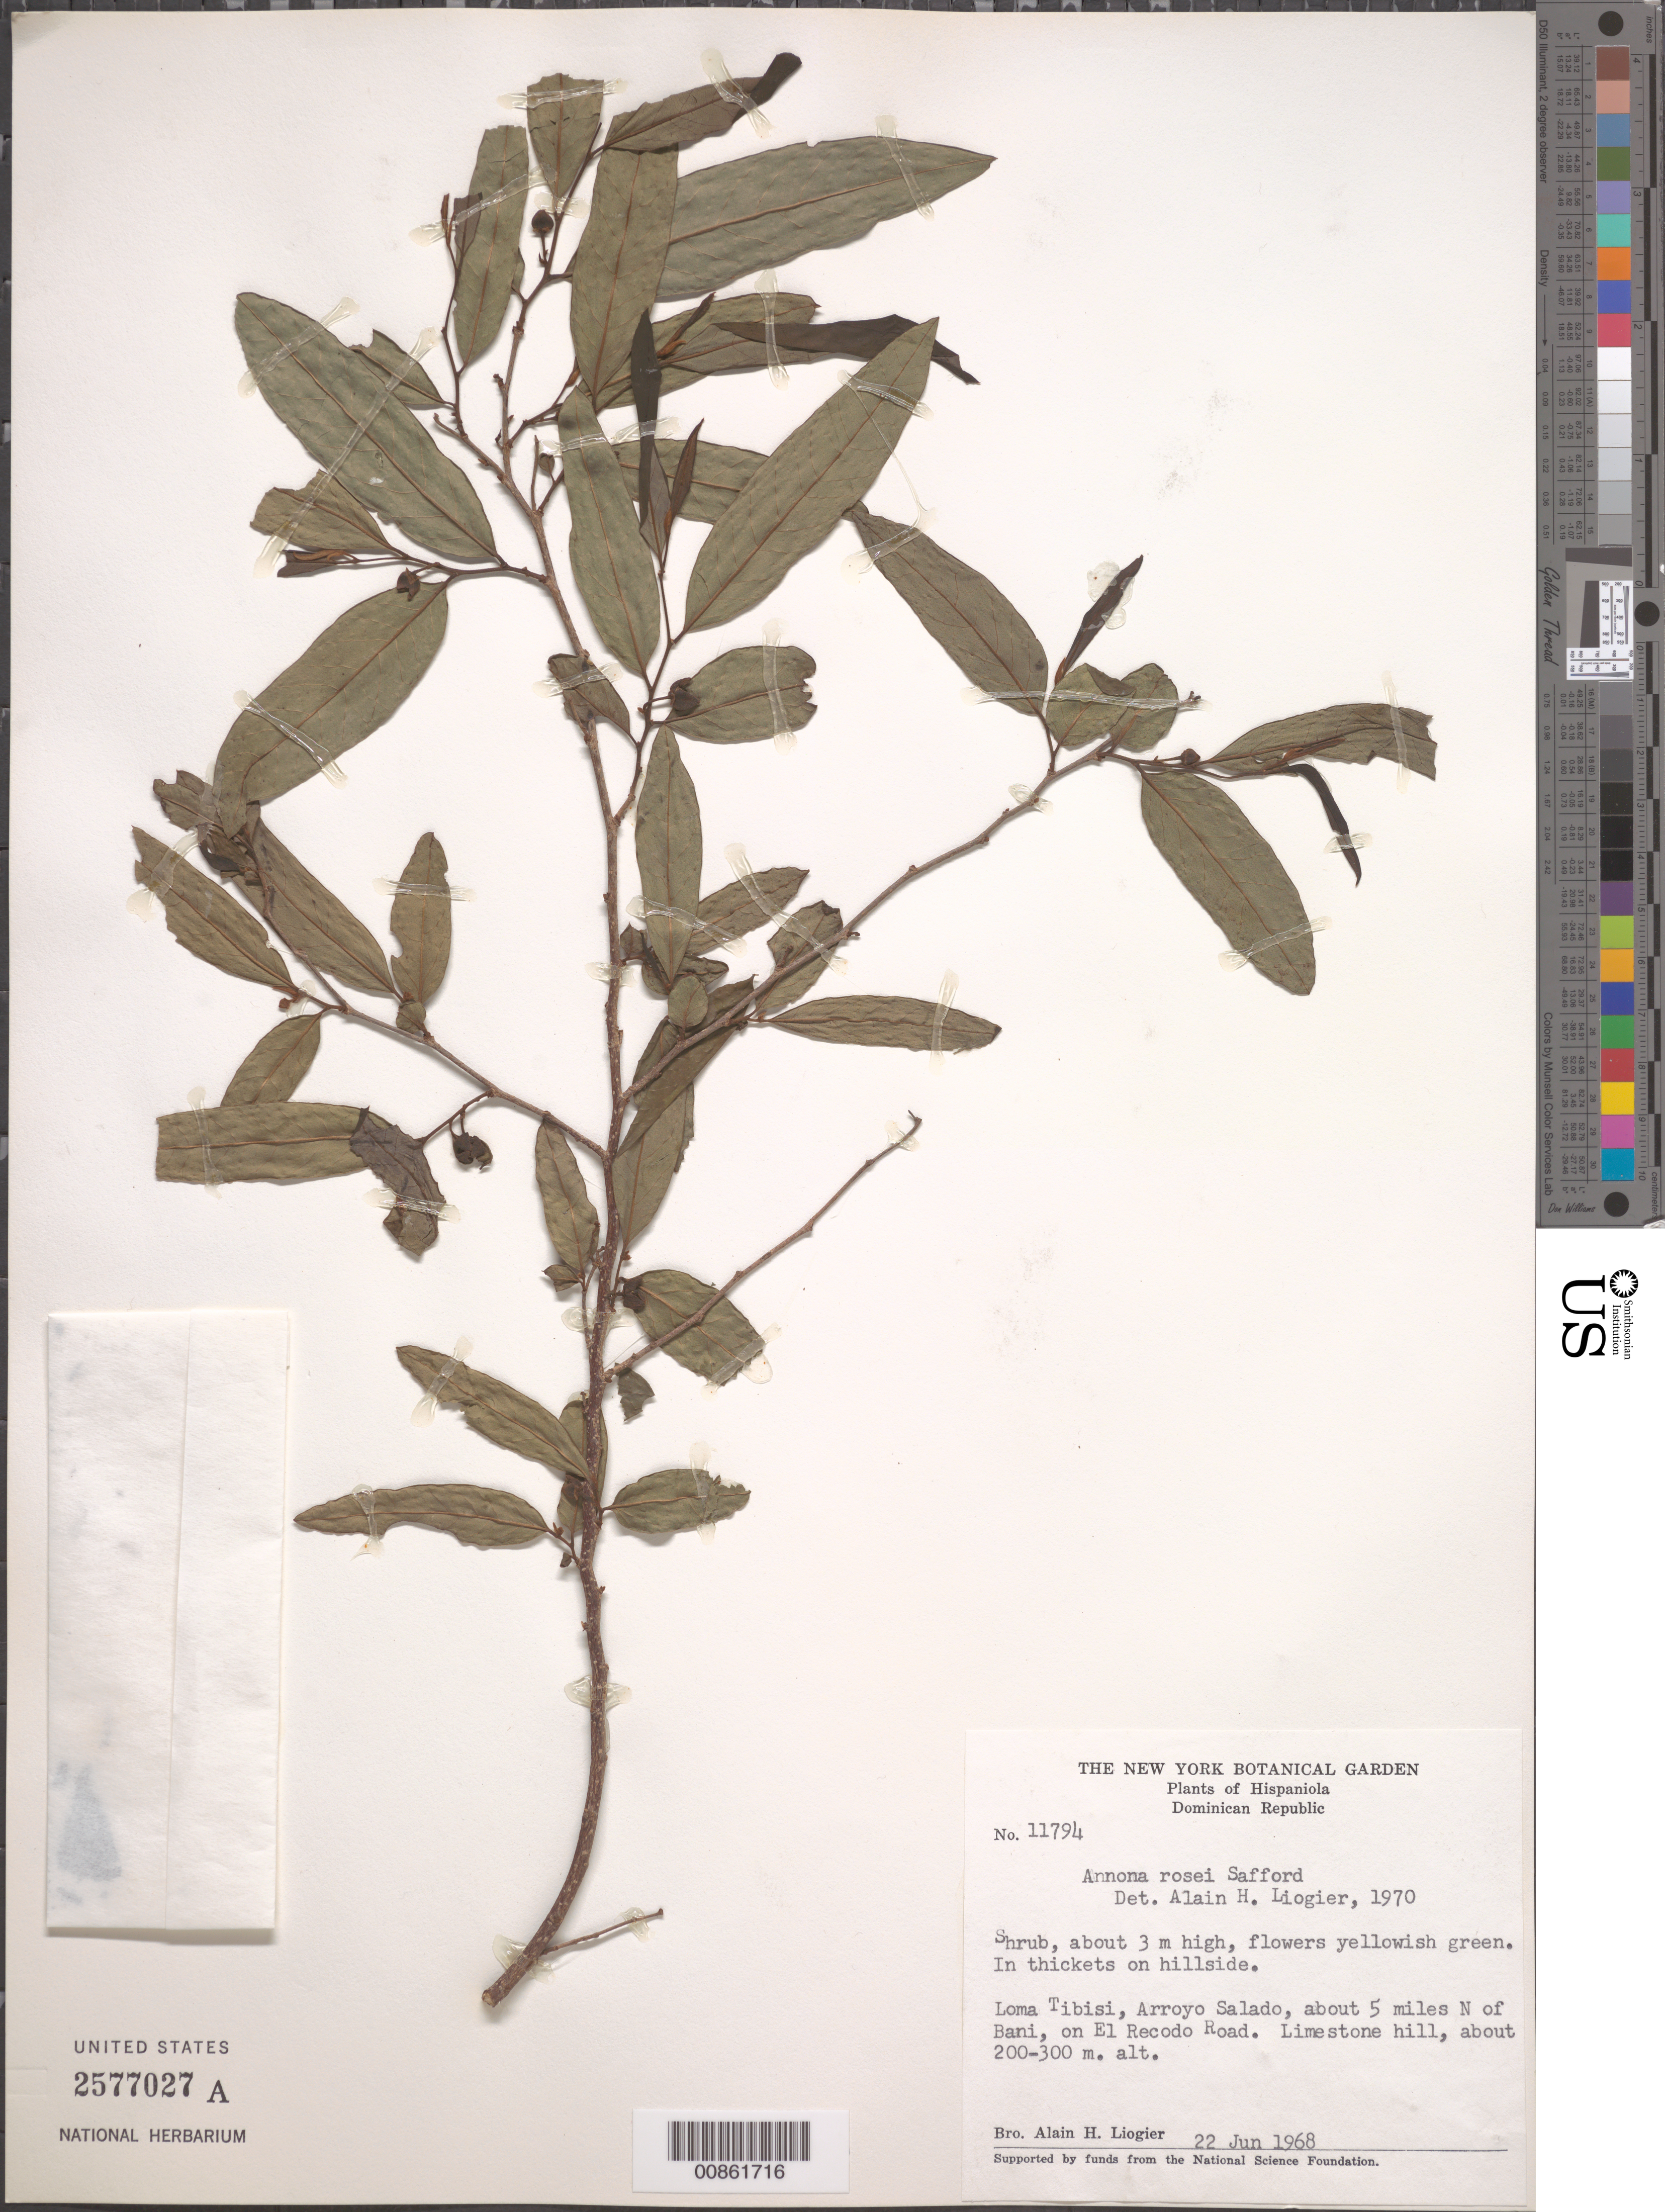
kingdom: Plantae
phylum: Tracheophyta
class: Magnoliopsida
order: Magnoliales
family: Annonaceae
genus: Annona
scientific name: Annona rosei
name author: Saff.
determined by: Liogier, Alain H.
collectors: A. H. Liogier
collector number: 11794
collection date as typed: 22 Jun 1968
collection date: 1968-06-22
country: Dominican Republic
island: Hispaniola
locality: Loma Tibisi, Arroyo Salado, about 5 miles N of Bani, on El Recodo Road.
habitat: In thickets on hillside. Limestone hill.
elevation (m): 200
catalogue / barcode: US 2577027A